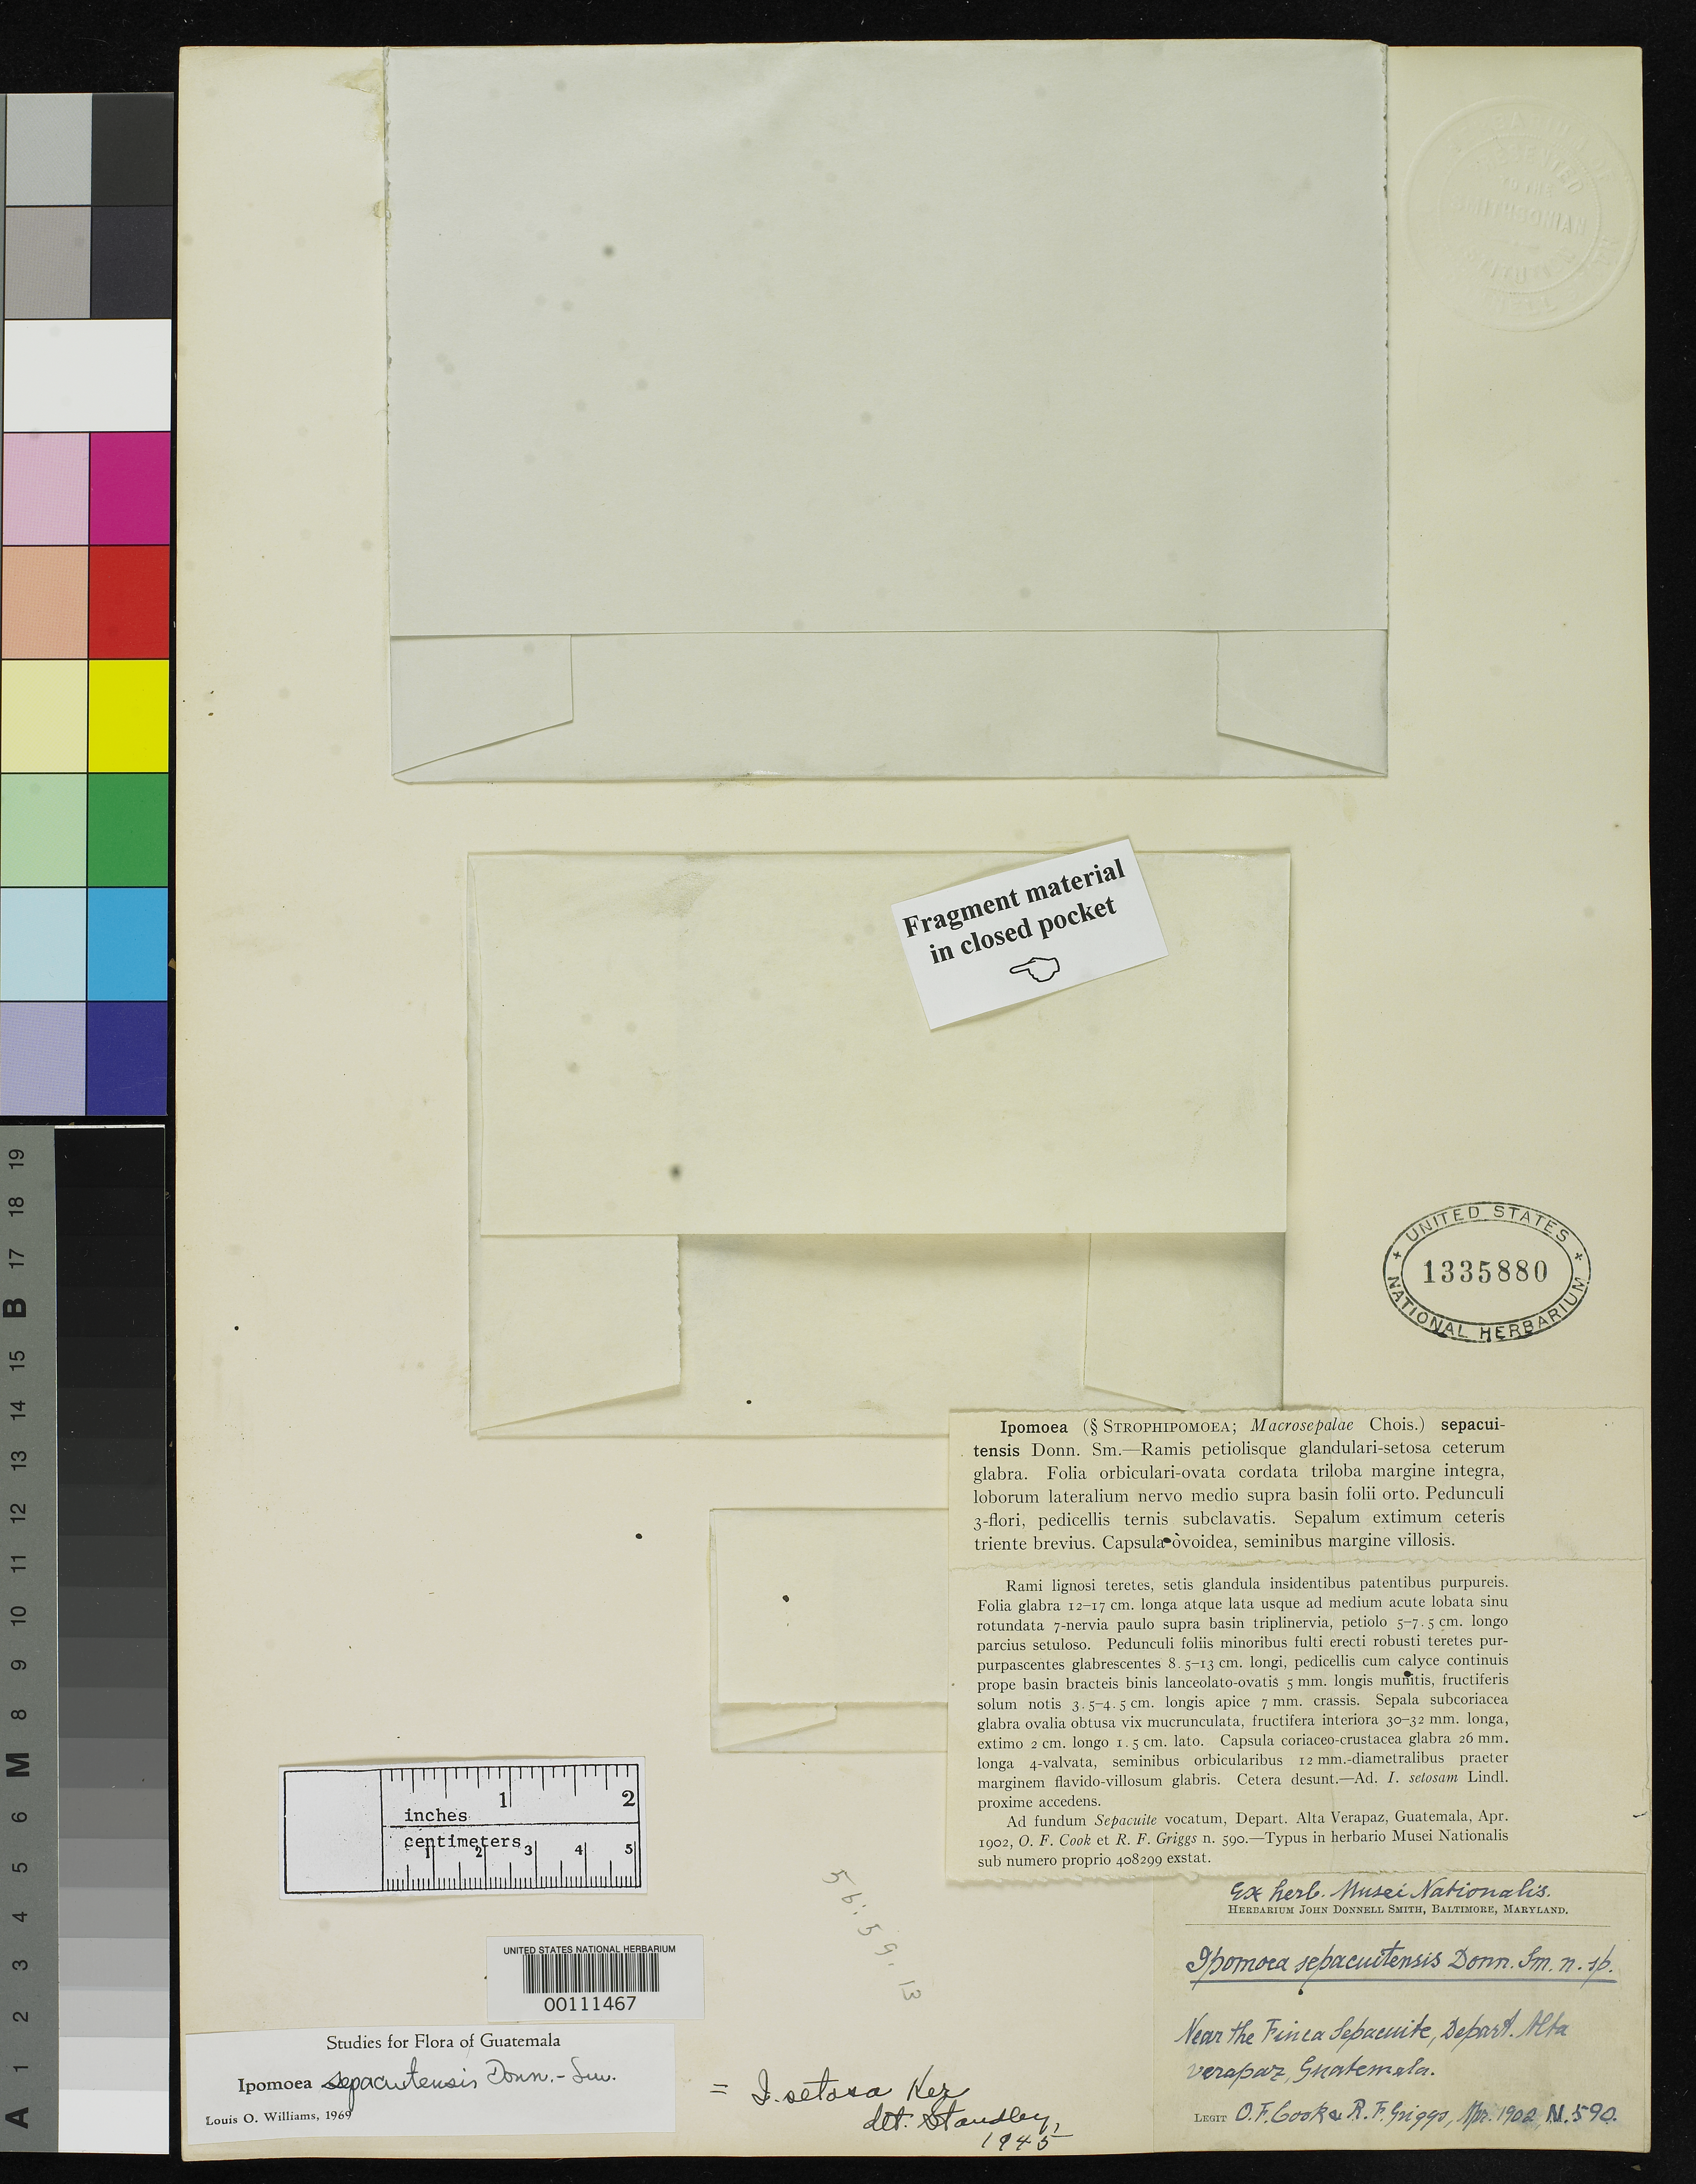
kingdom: Plantae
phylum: Tracheophyta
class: Magnoliopsida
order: Solanales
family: Convolvulaceae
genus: Ipomoea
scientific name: Ipomoea sepacuitensis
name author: Donn. Sm.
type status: Type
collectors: O. F. Cook & R. F. Griggs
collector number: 590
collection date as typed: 13 Apr 1902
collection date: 1902-04-13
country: Guatemala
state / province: Alta Verapaz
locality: Sepacuite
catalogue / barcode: US 1335880